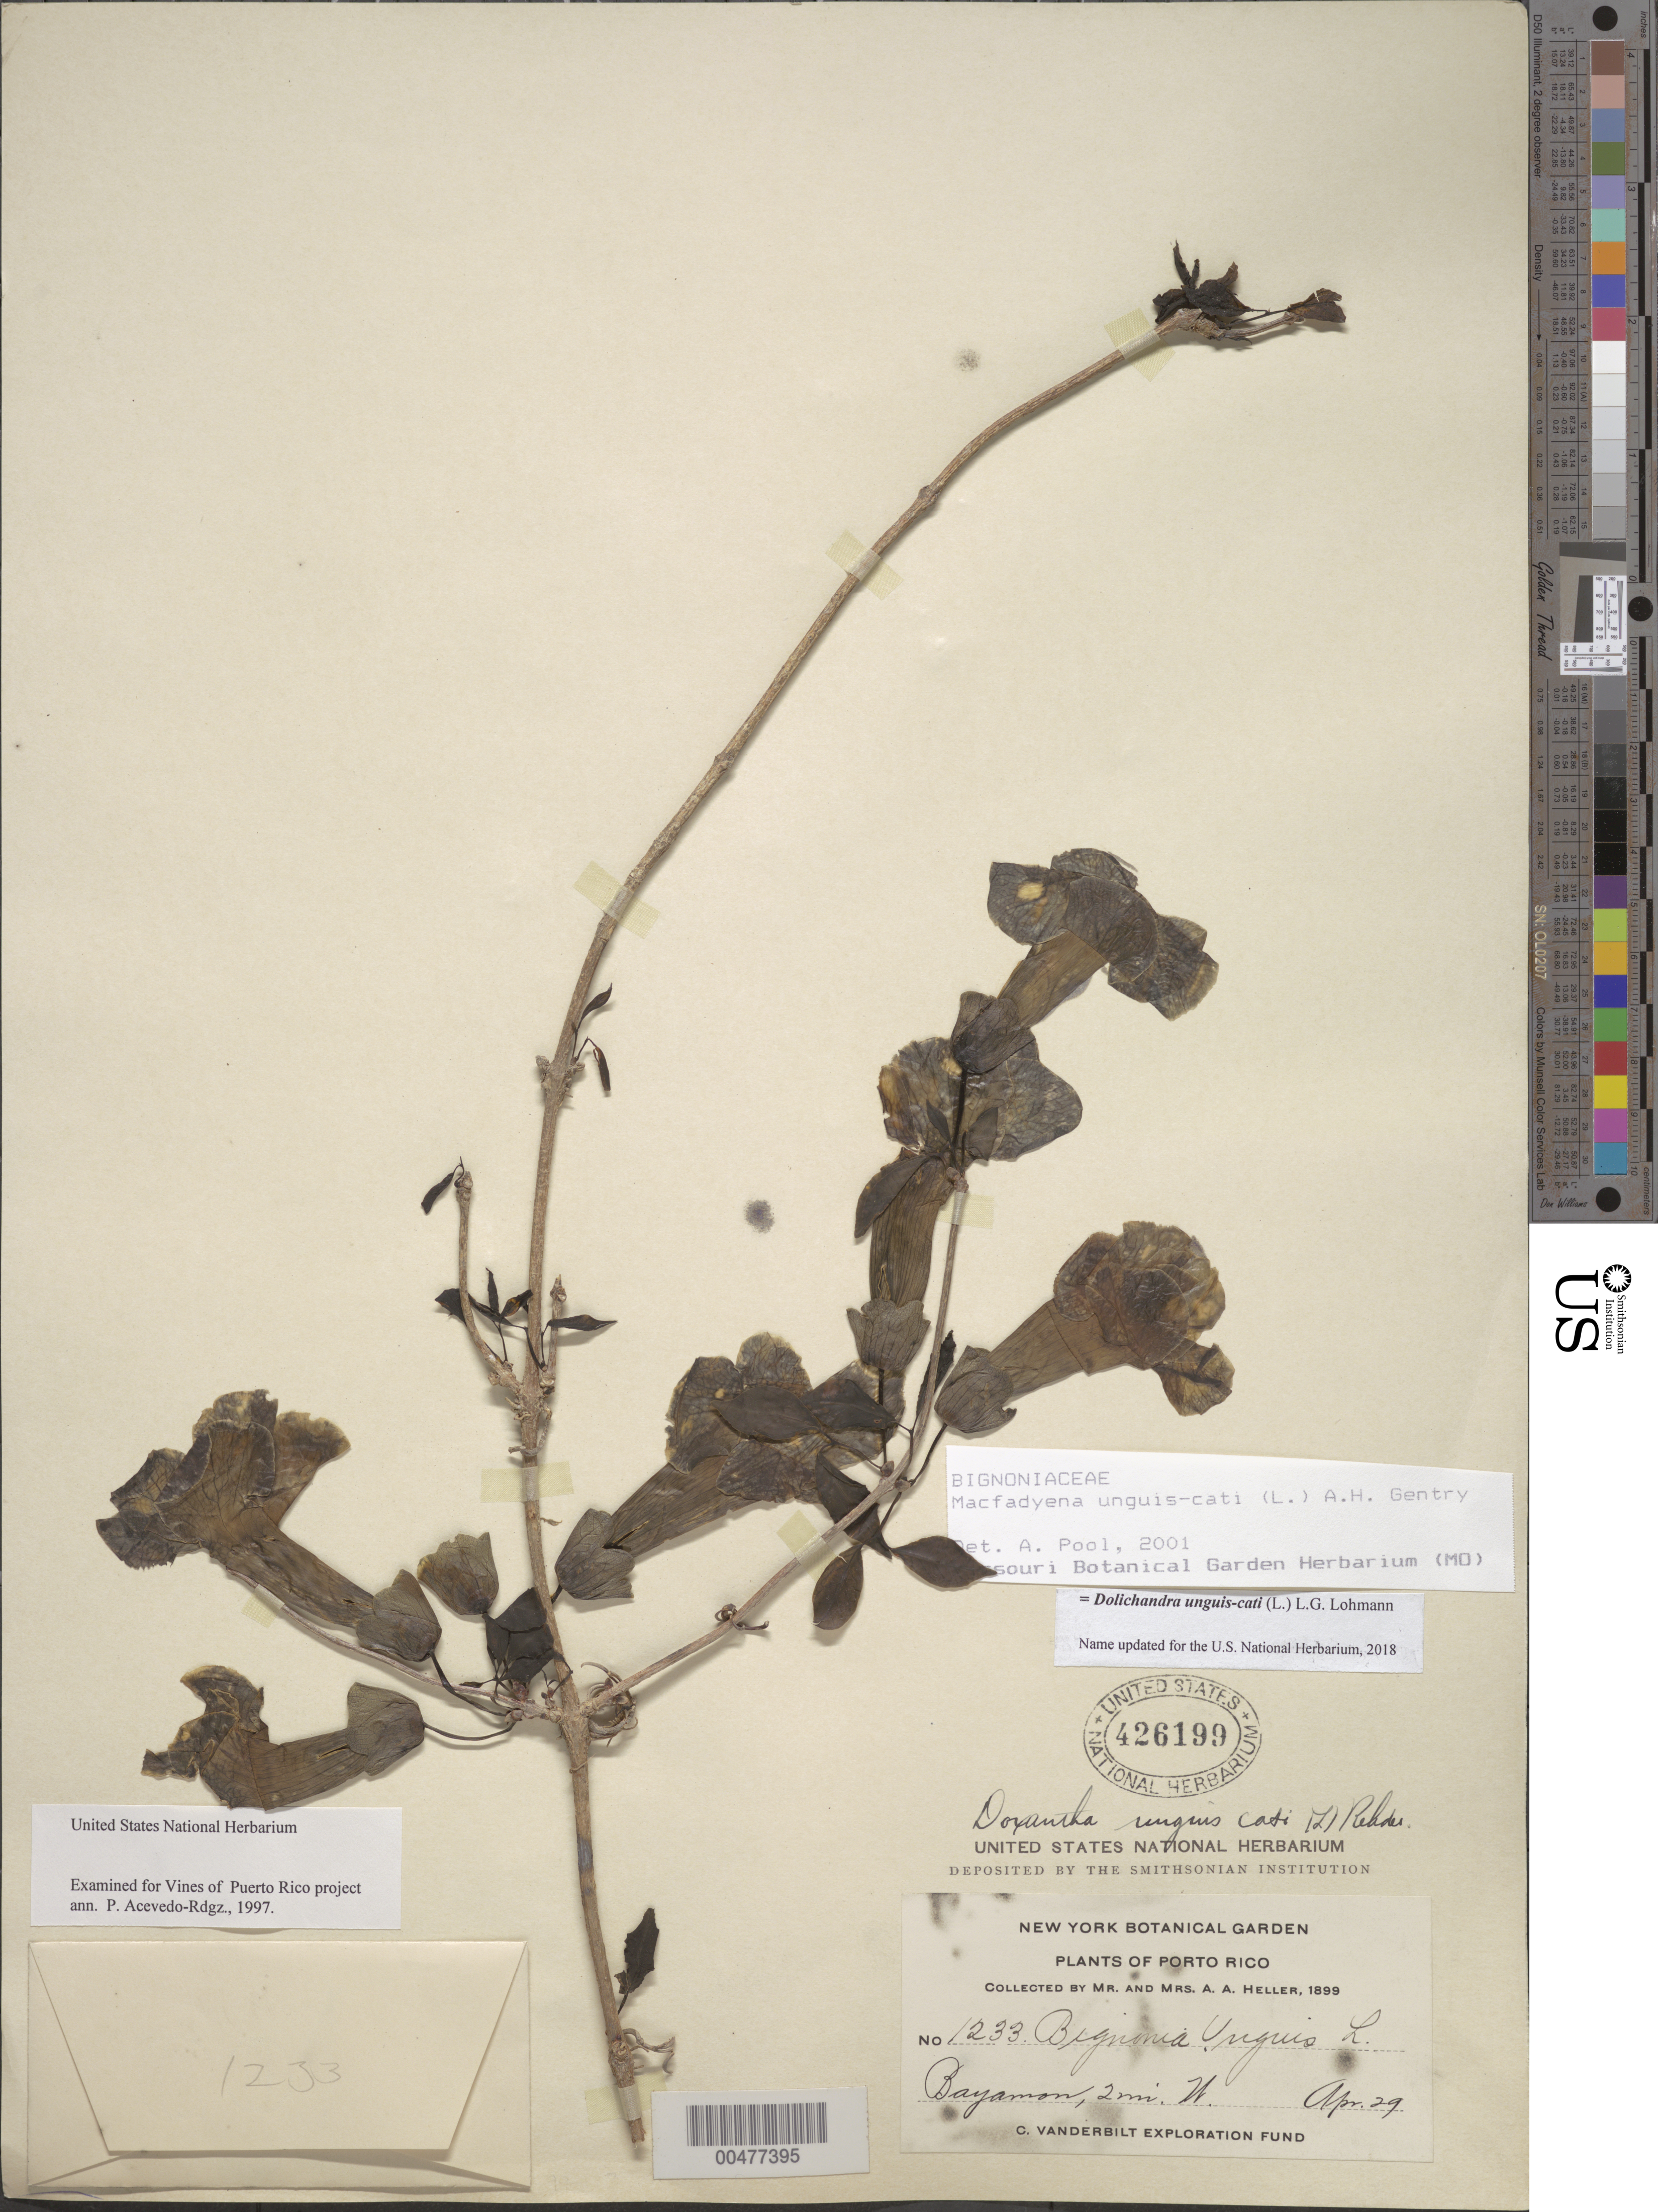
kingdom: Plantae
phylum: Tracheophyta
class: Magnoliopsida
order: Lamiales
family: Bignoniaceae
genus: Dolichandra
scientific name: Dolichandra unguis-cati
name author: (L.) L.G. Lohmann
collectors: A. A. Heller & E. G. Heller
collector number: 1233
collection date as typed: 29 Apr 1899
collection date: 1899-04-29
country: Puerto Rico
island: Greater Antilles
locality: Bayamon.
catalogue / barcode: US 426199